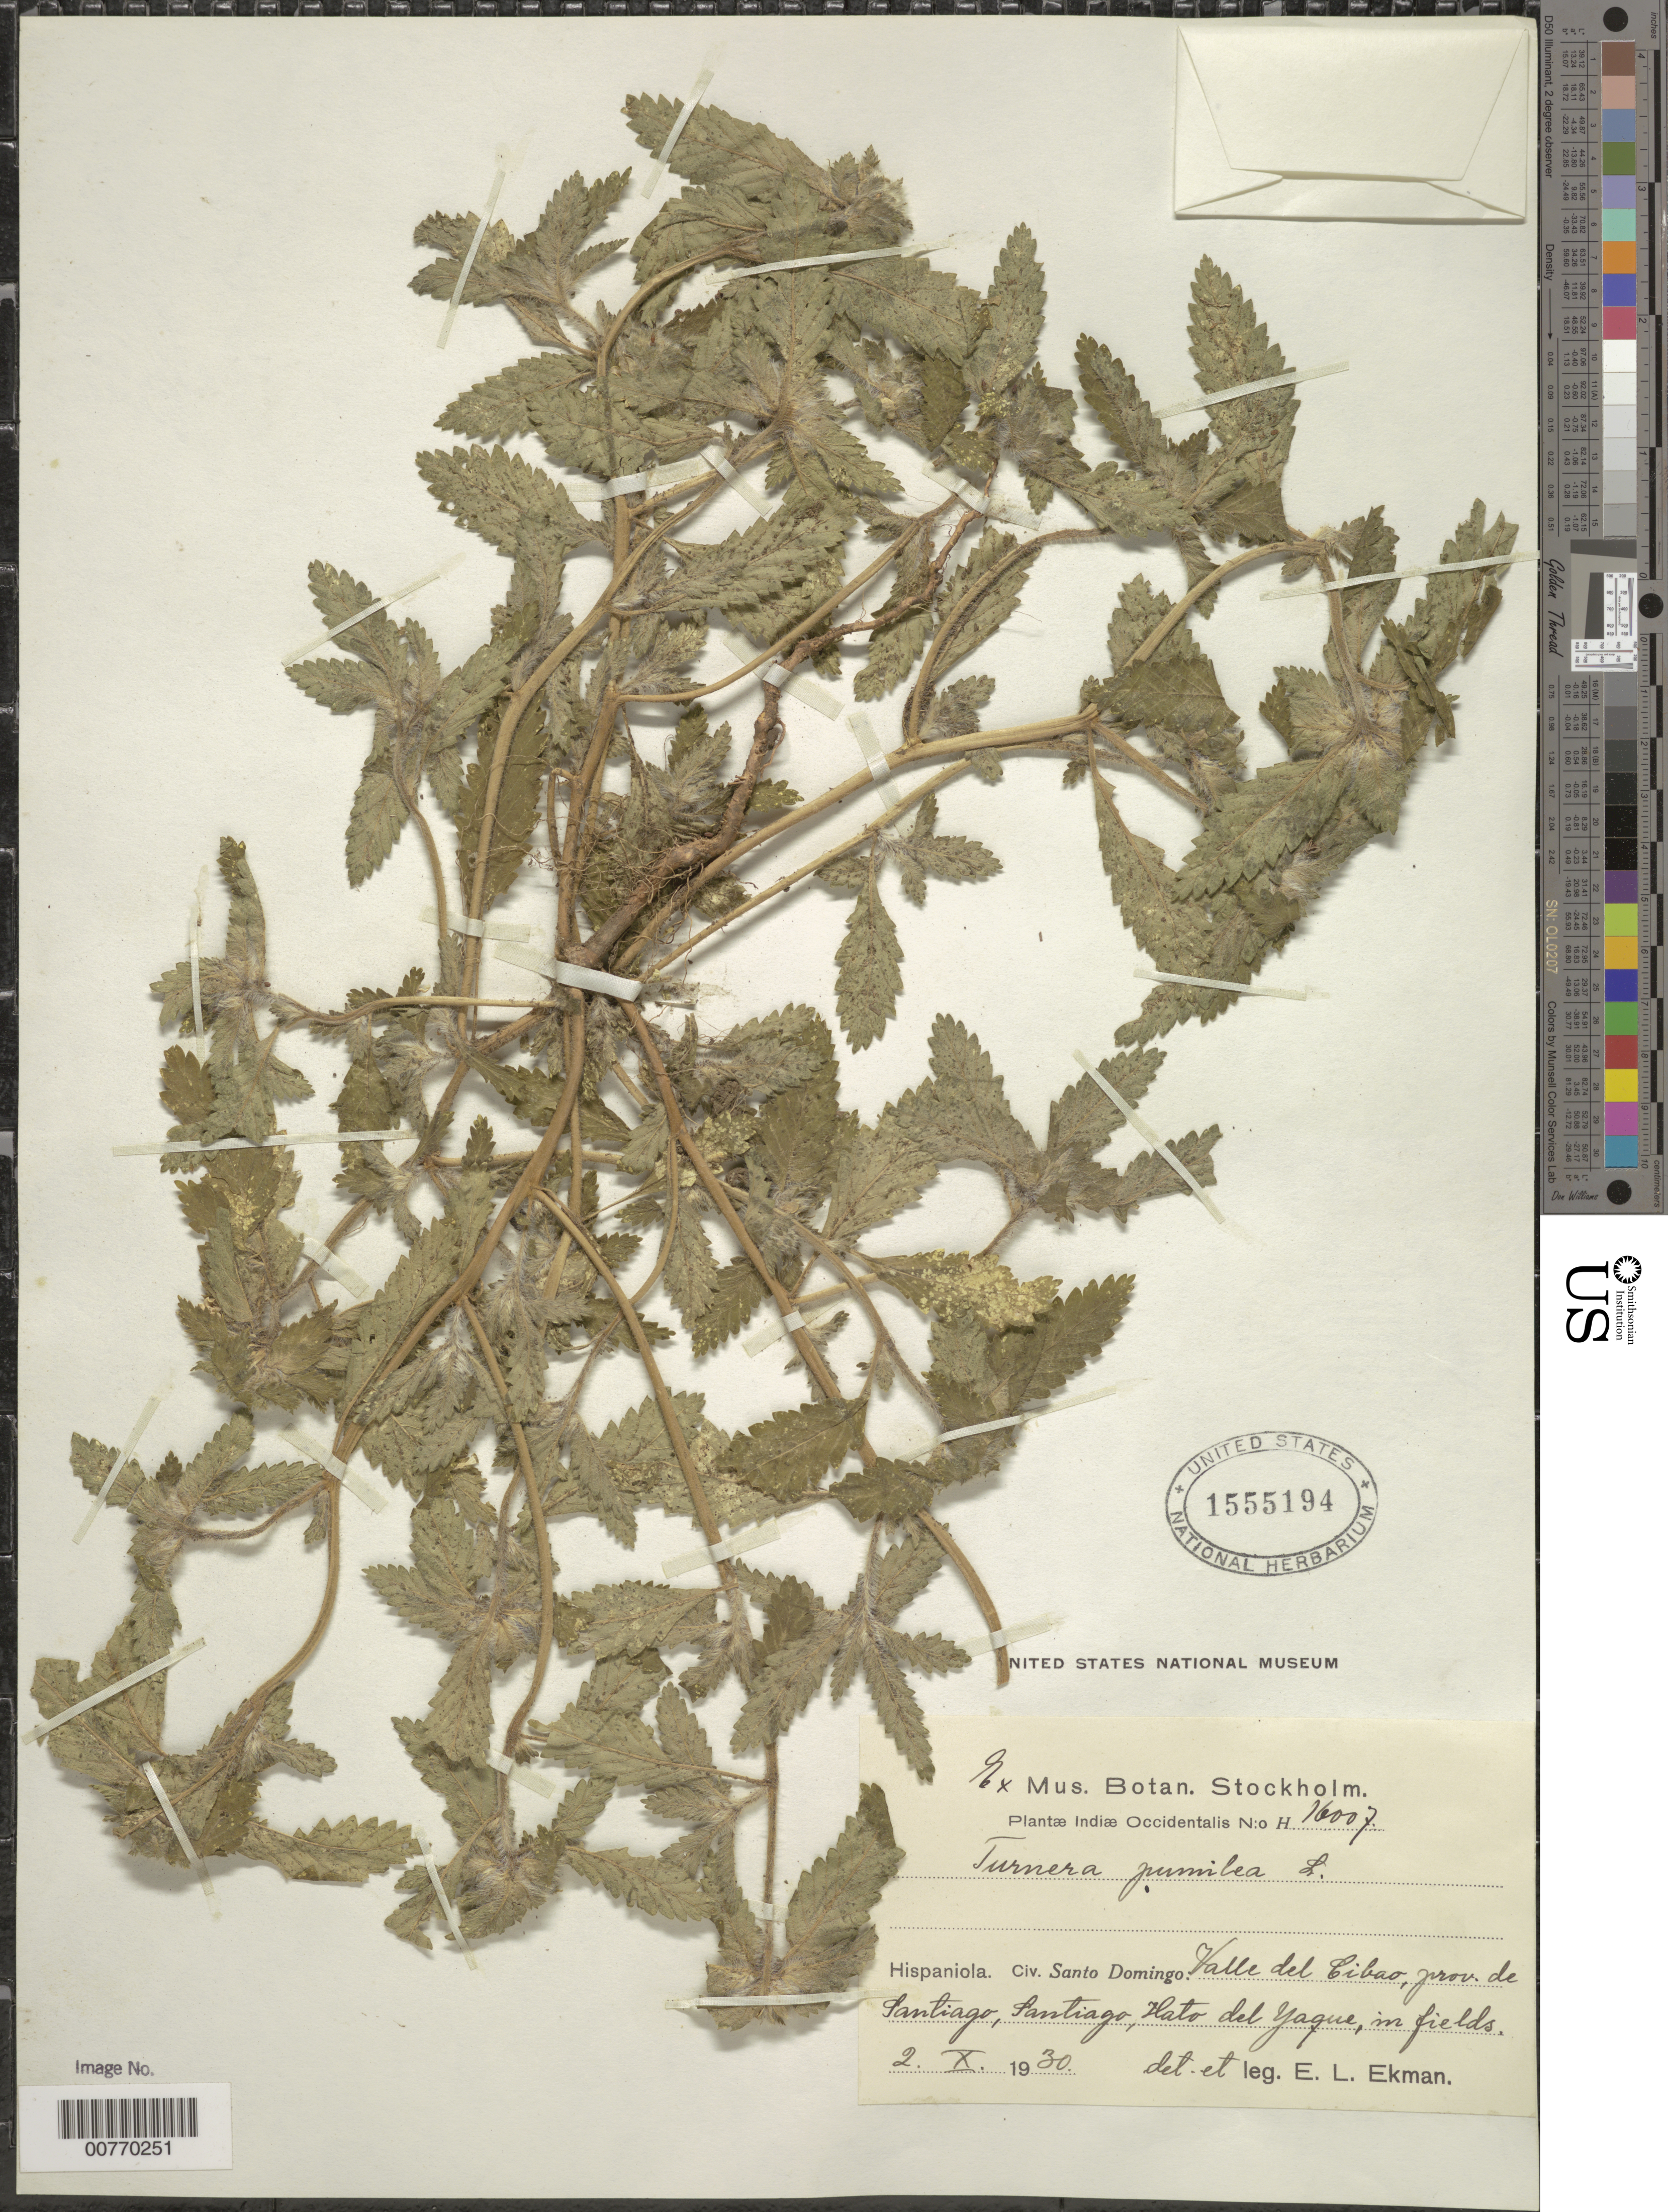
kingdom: Plantae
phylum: Tracheophyta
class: Magnoliopsida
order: Malpighiales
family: Turneraceae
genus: Turnera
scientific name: Turnera pumilea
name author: L.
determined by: Ekman, E. L.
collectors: E. L. Ekman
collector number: H 16007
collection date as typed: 02 Oct 1930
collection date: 1930-10-02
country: Dominican Republic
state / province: Santiago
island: Hispaniola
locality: Valle del Cibao, Santiago, Hato del Yaque.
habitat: In fields.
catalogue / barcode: US 1555194